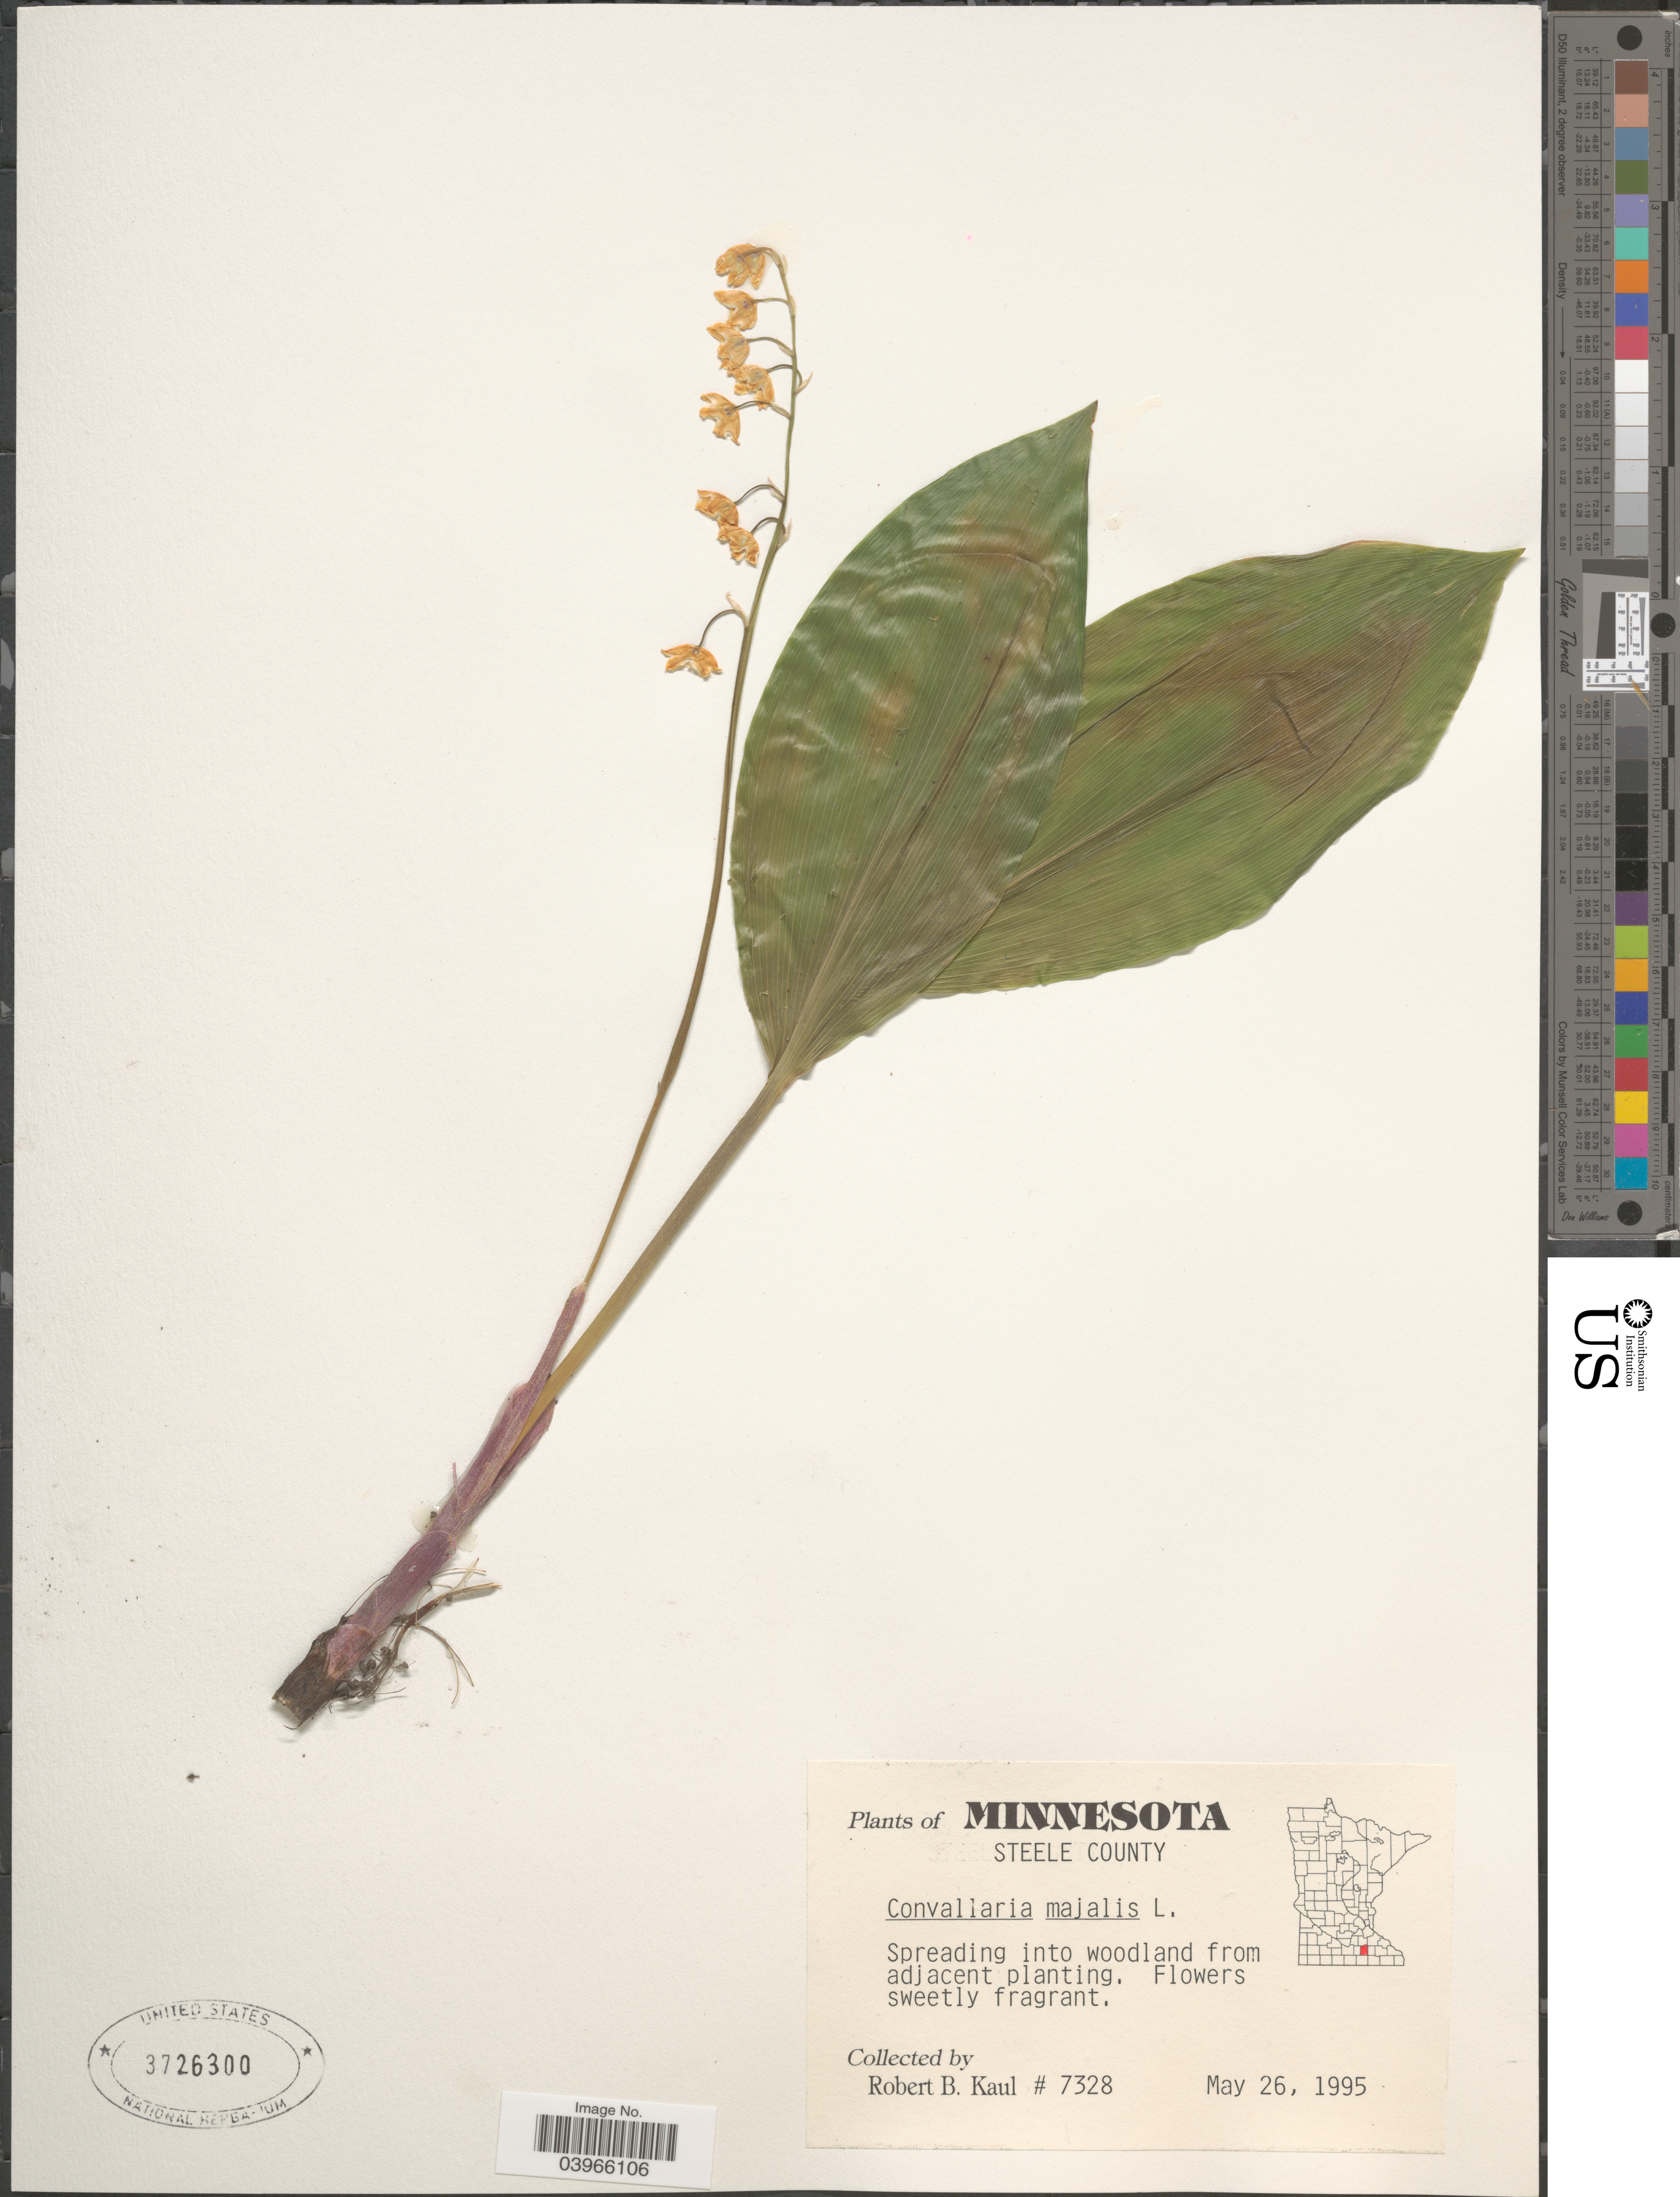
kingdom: Plantae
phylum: Tracheophyta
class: Liliopsida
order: Asparagales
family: Asparagaceae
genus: Convallaria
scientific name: Convallaria majalis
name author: L.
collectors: R. Kaul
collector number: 7328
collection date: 1995-05-26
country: United States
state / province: Minnesota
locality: Steele County.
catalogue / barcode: US 3726300